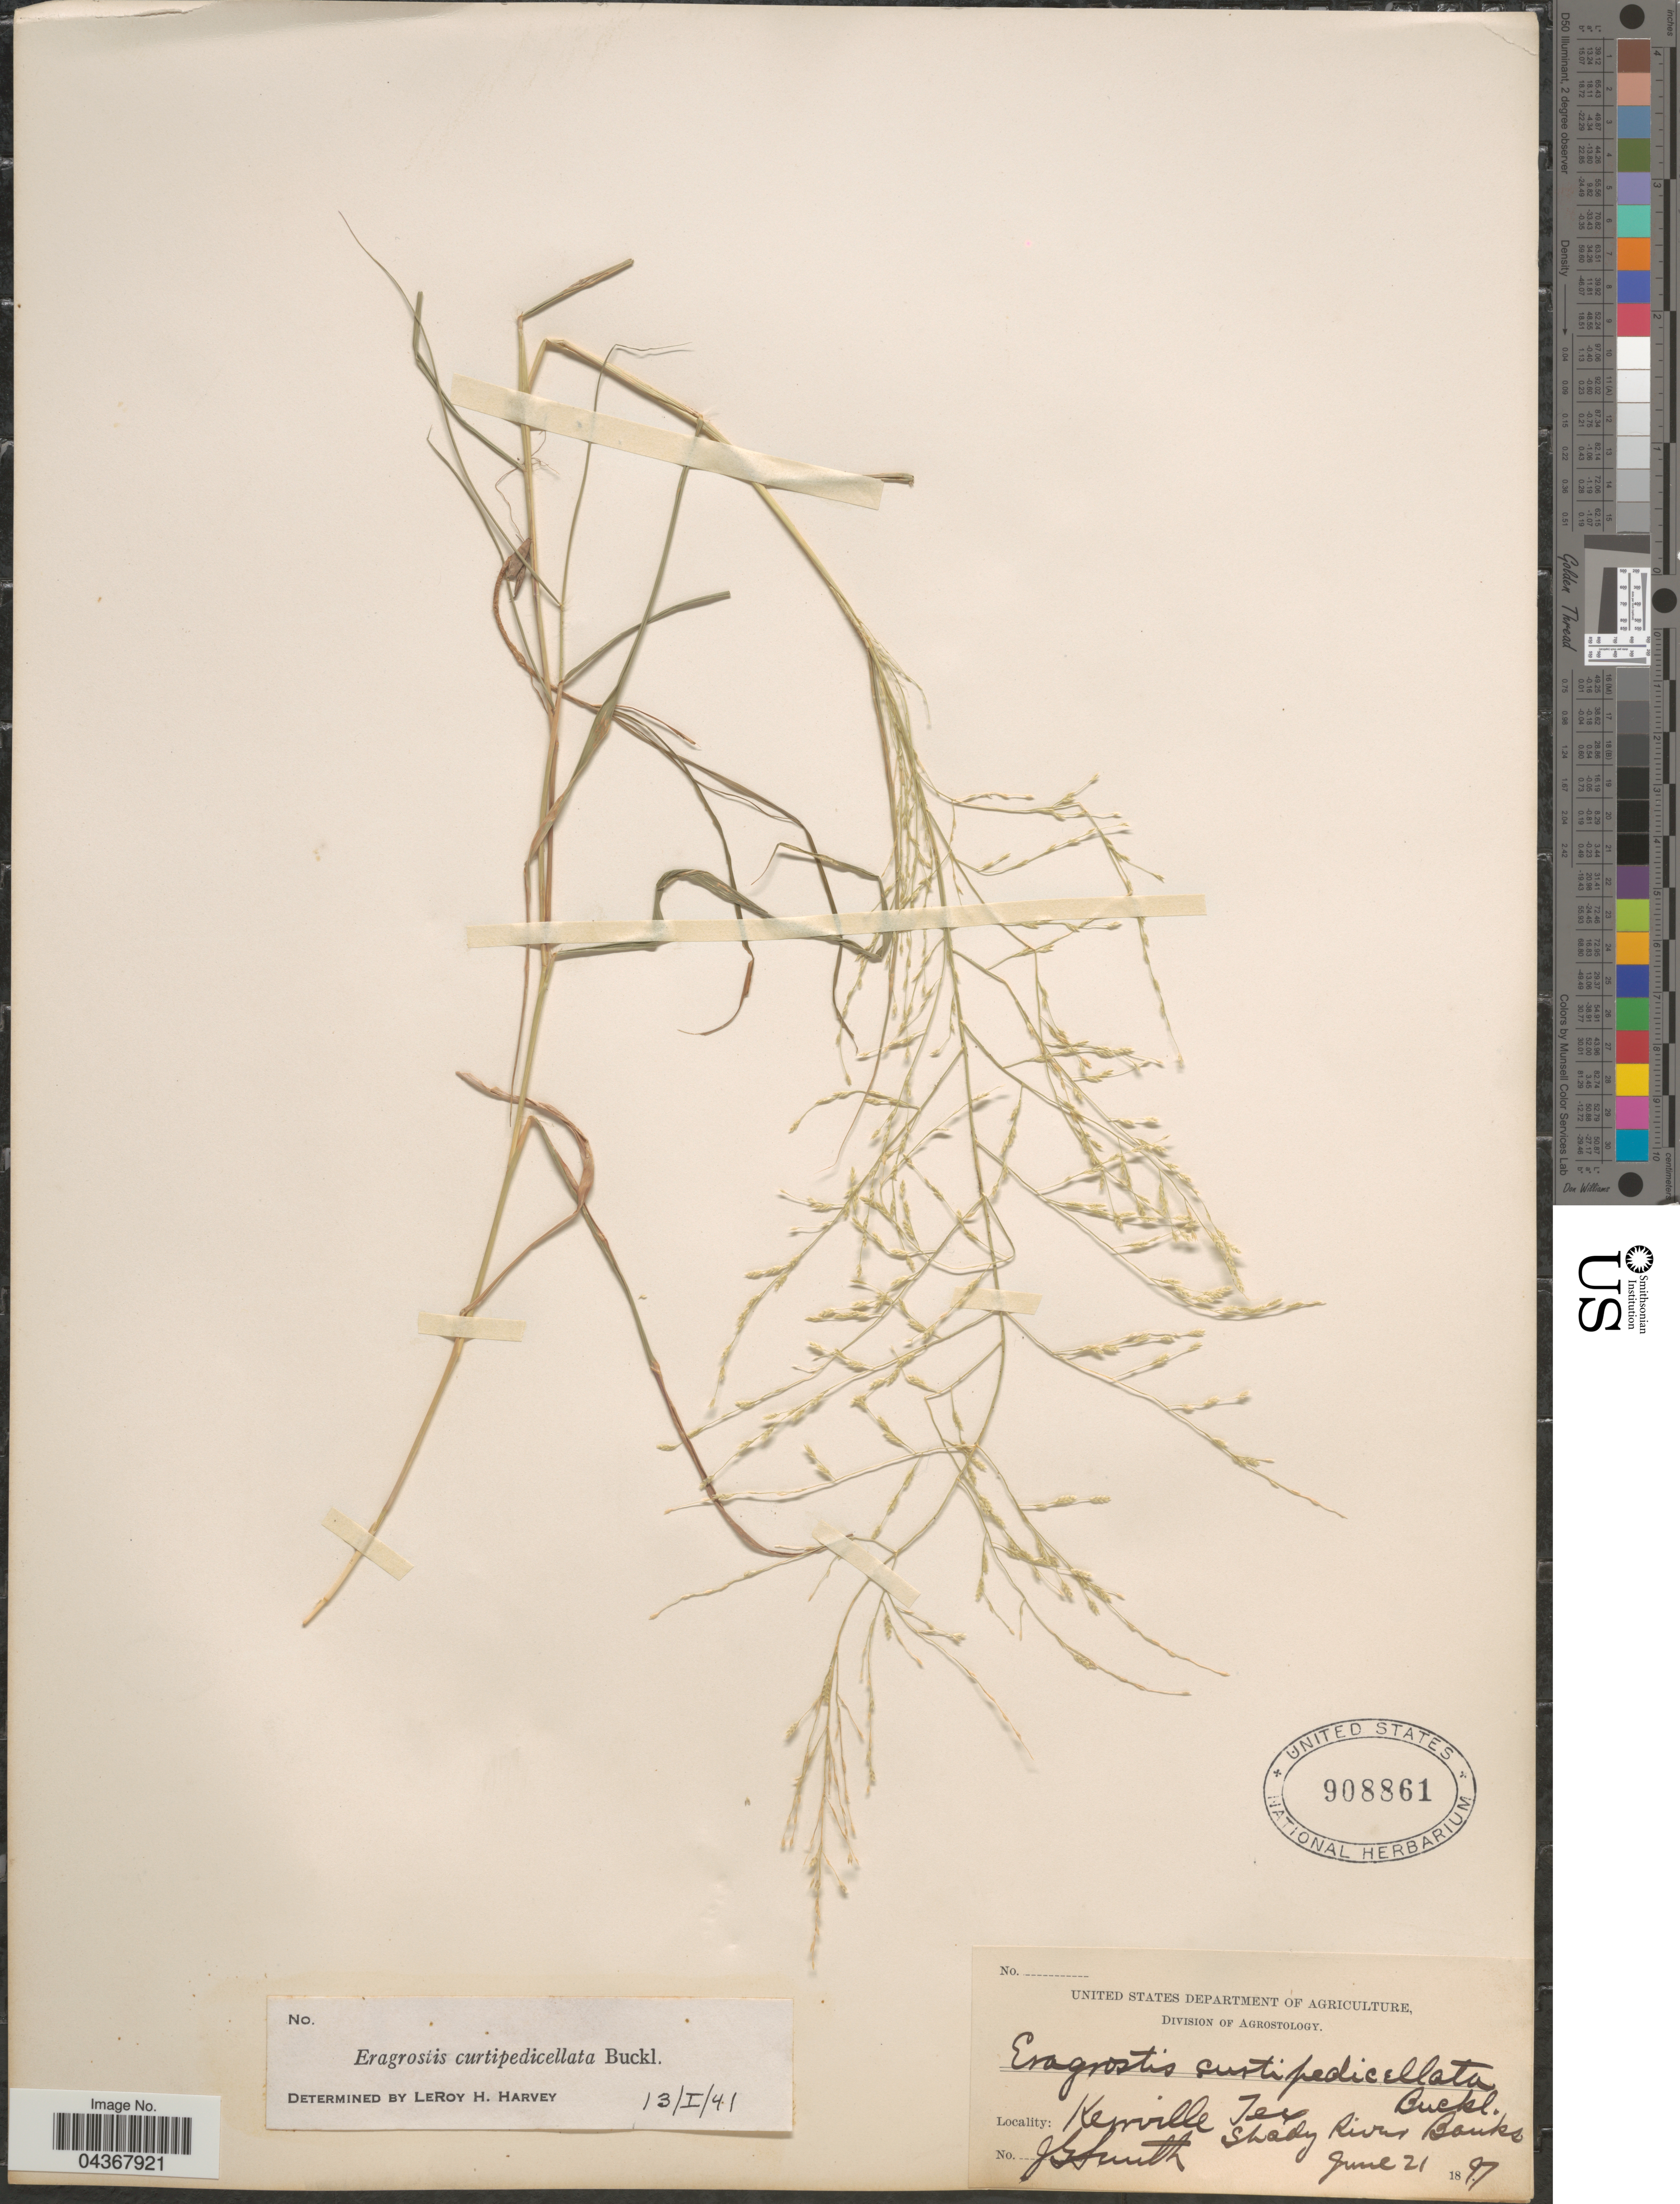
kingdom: Plantae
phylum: Tracheophyta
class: Liliopsida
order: Poales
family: Poaceae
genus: Eragrostis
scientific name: Eragrostis curtipedicellata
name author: Buckley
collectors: J. G. Smith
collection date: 1897-06-21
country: United States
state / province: Texas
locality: Kerrville. Shady River Banks.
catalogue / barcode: US 908861